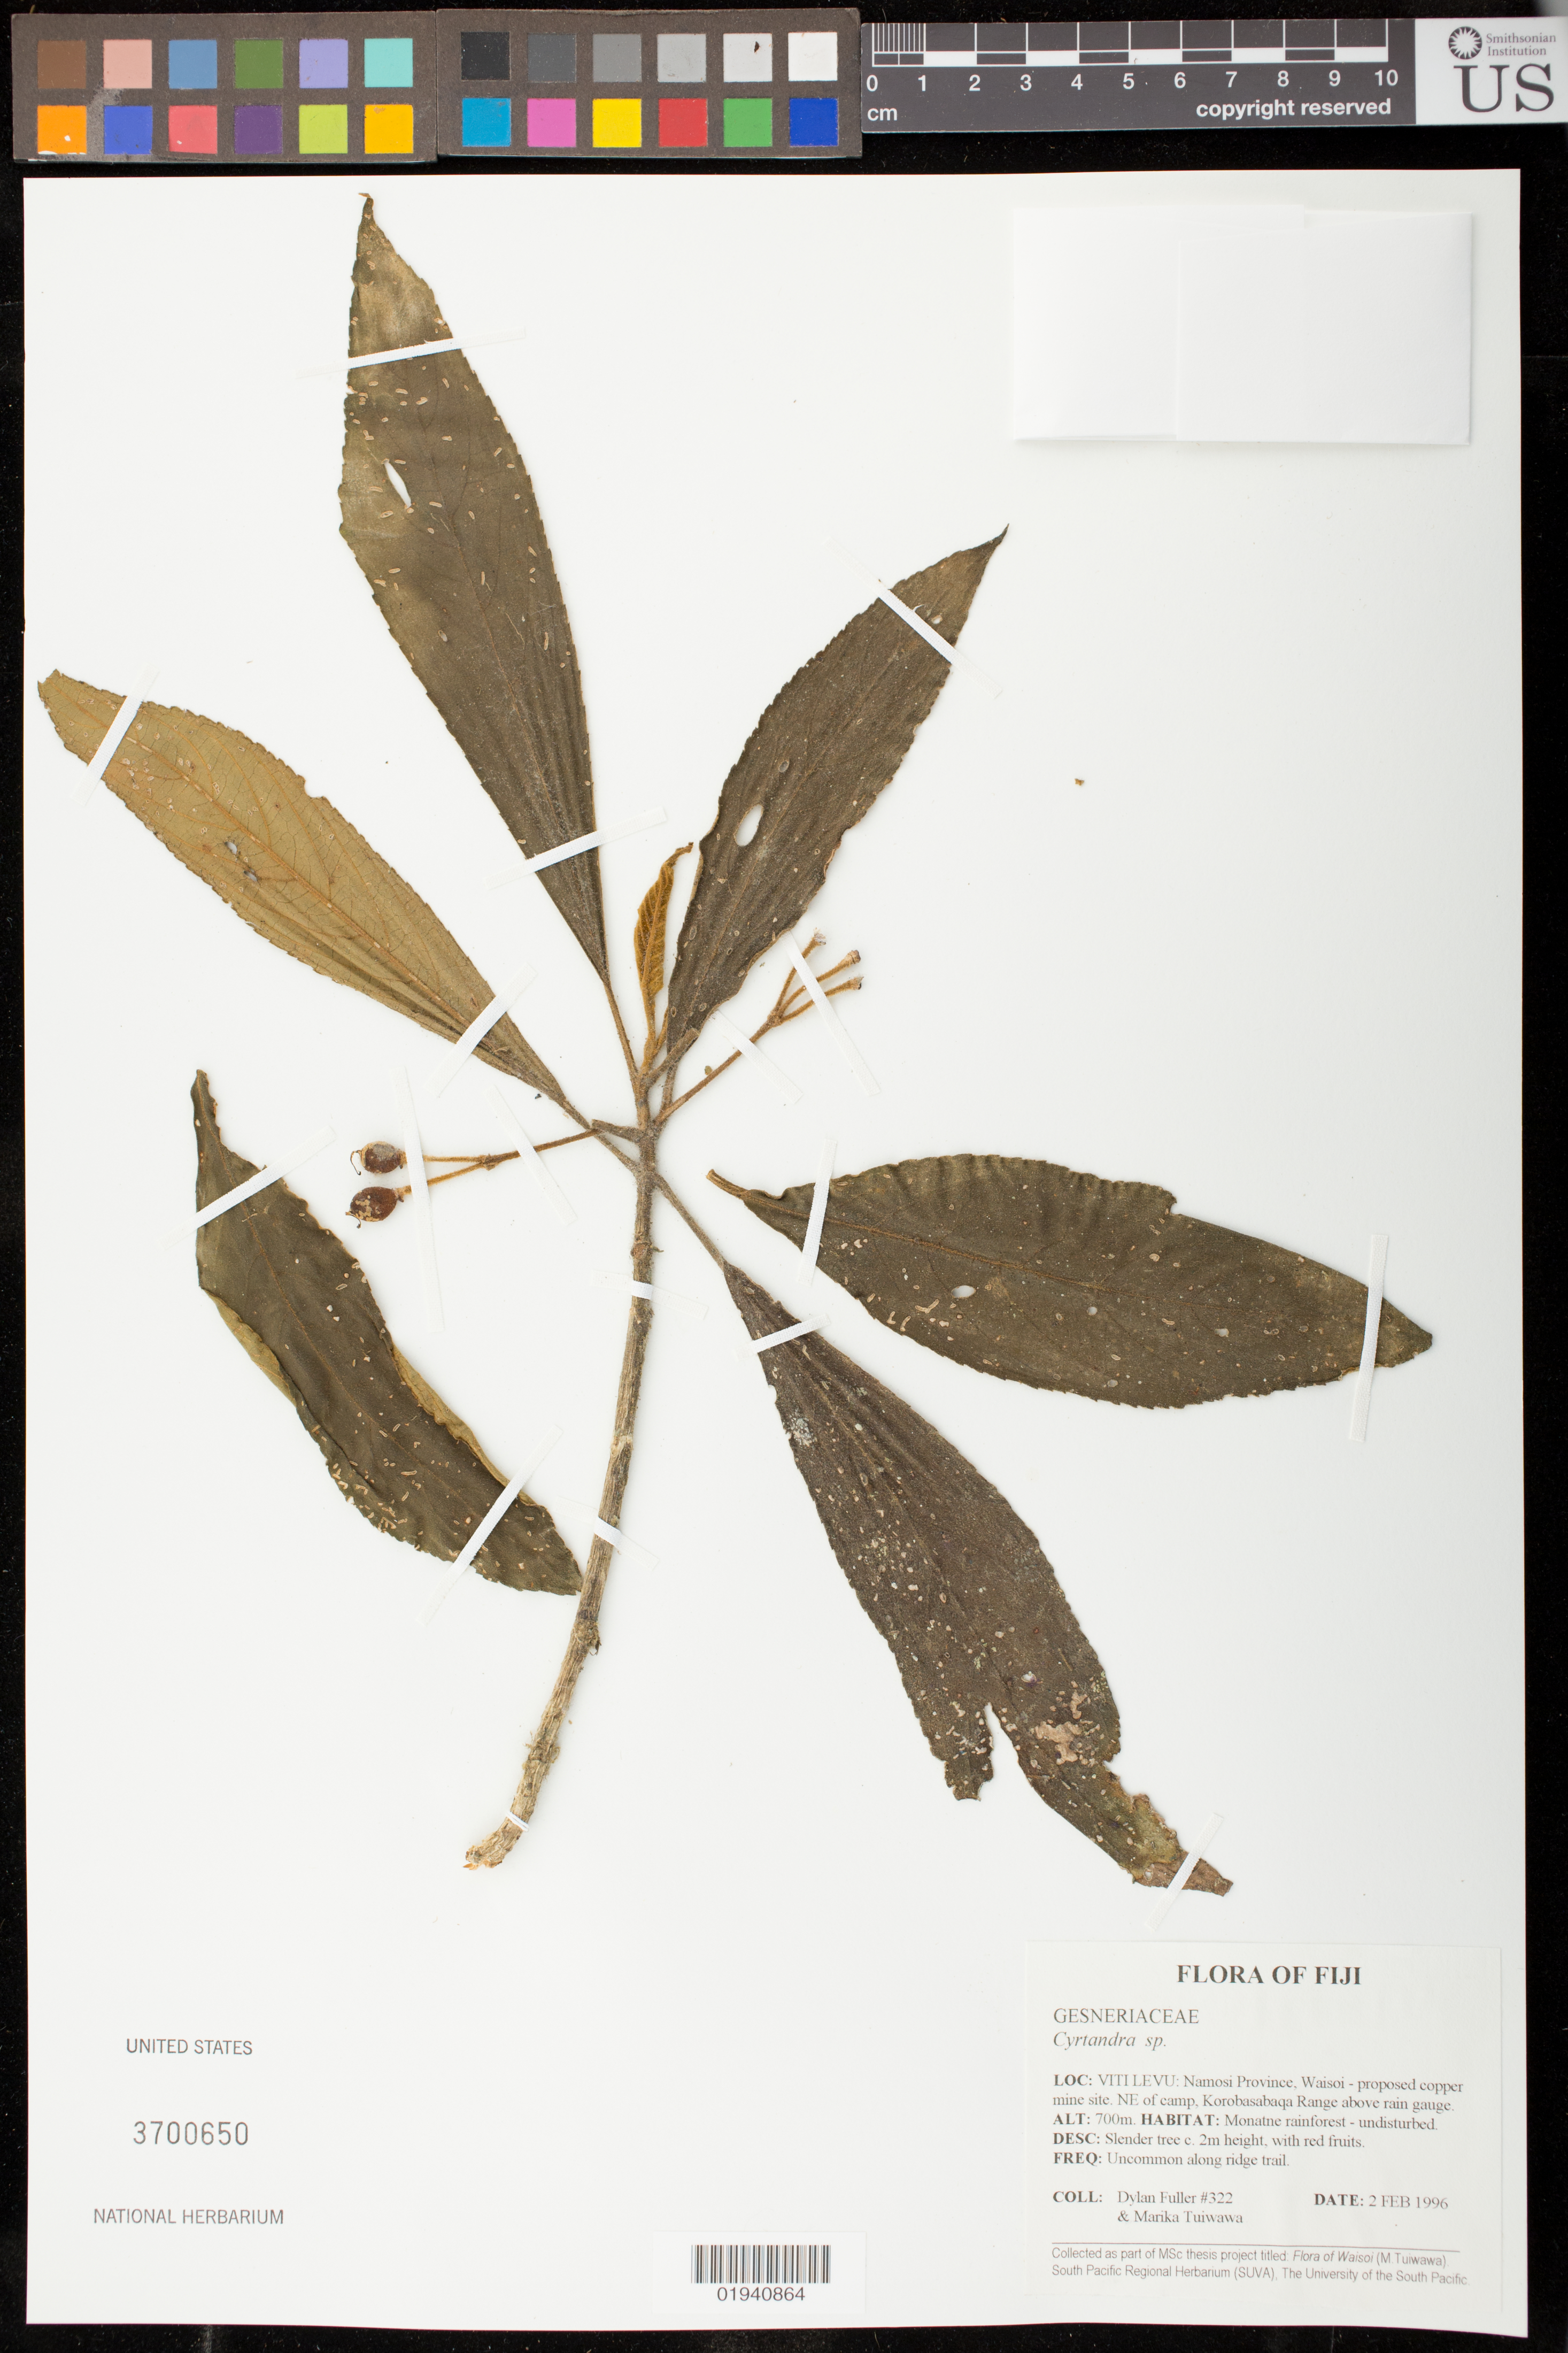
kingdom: Plantae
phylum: Tracheophyta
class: Magnoliopsida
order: Lamiales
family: Gesneriaceae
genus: Cyrtandra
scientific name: Cyrtandra sp.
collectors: D. X. Fuller & M. Tuiwawa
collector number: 322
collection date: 1996-02-02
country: Fiji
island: Viti Levu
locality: Namosi Province, Waisoi- proposed copper mine site. NE of camp, Korobasabaqa Range above rain gauge.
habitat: Montane rainforest- undisturbed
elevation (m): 700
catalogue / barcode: US 3700650